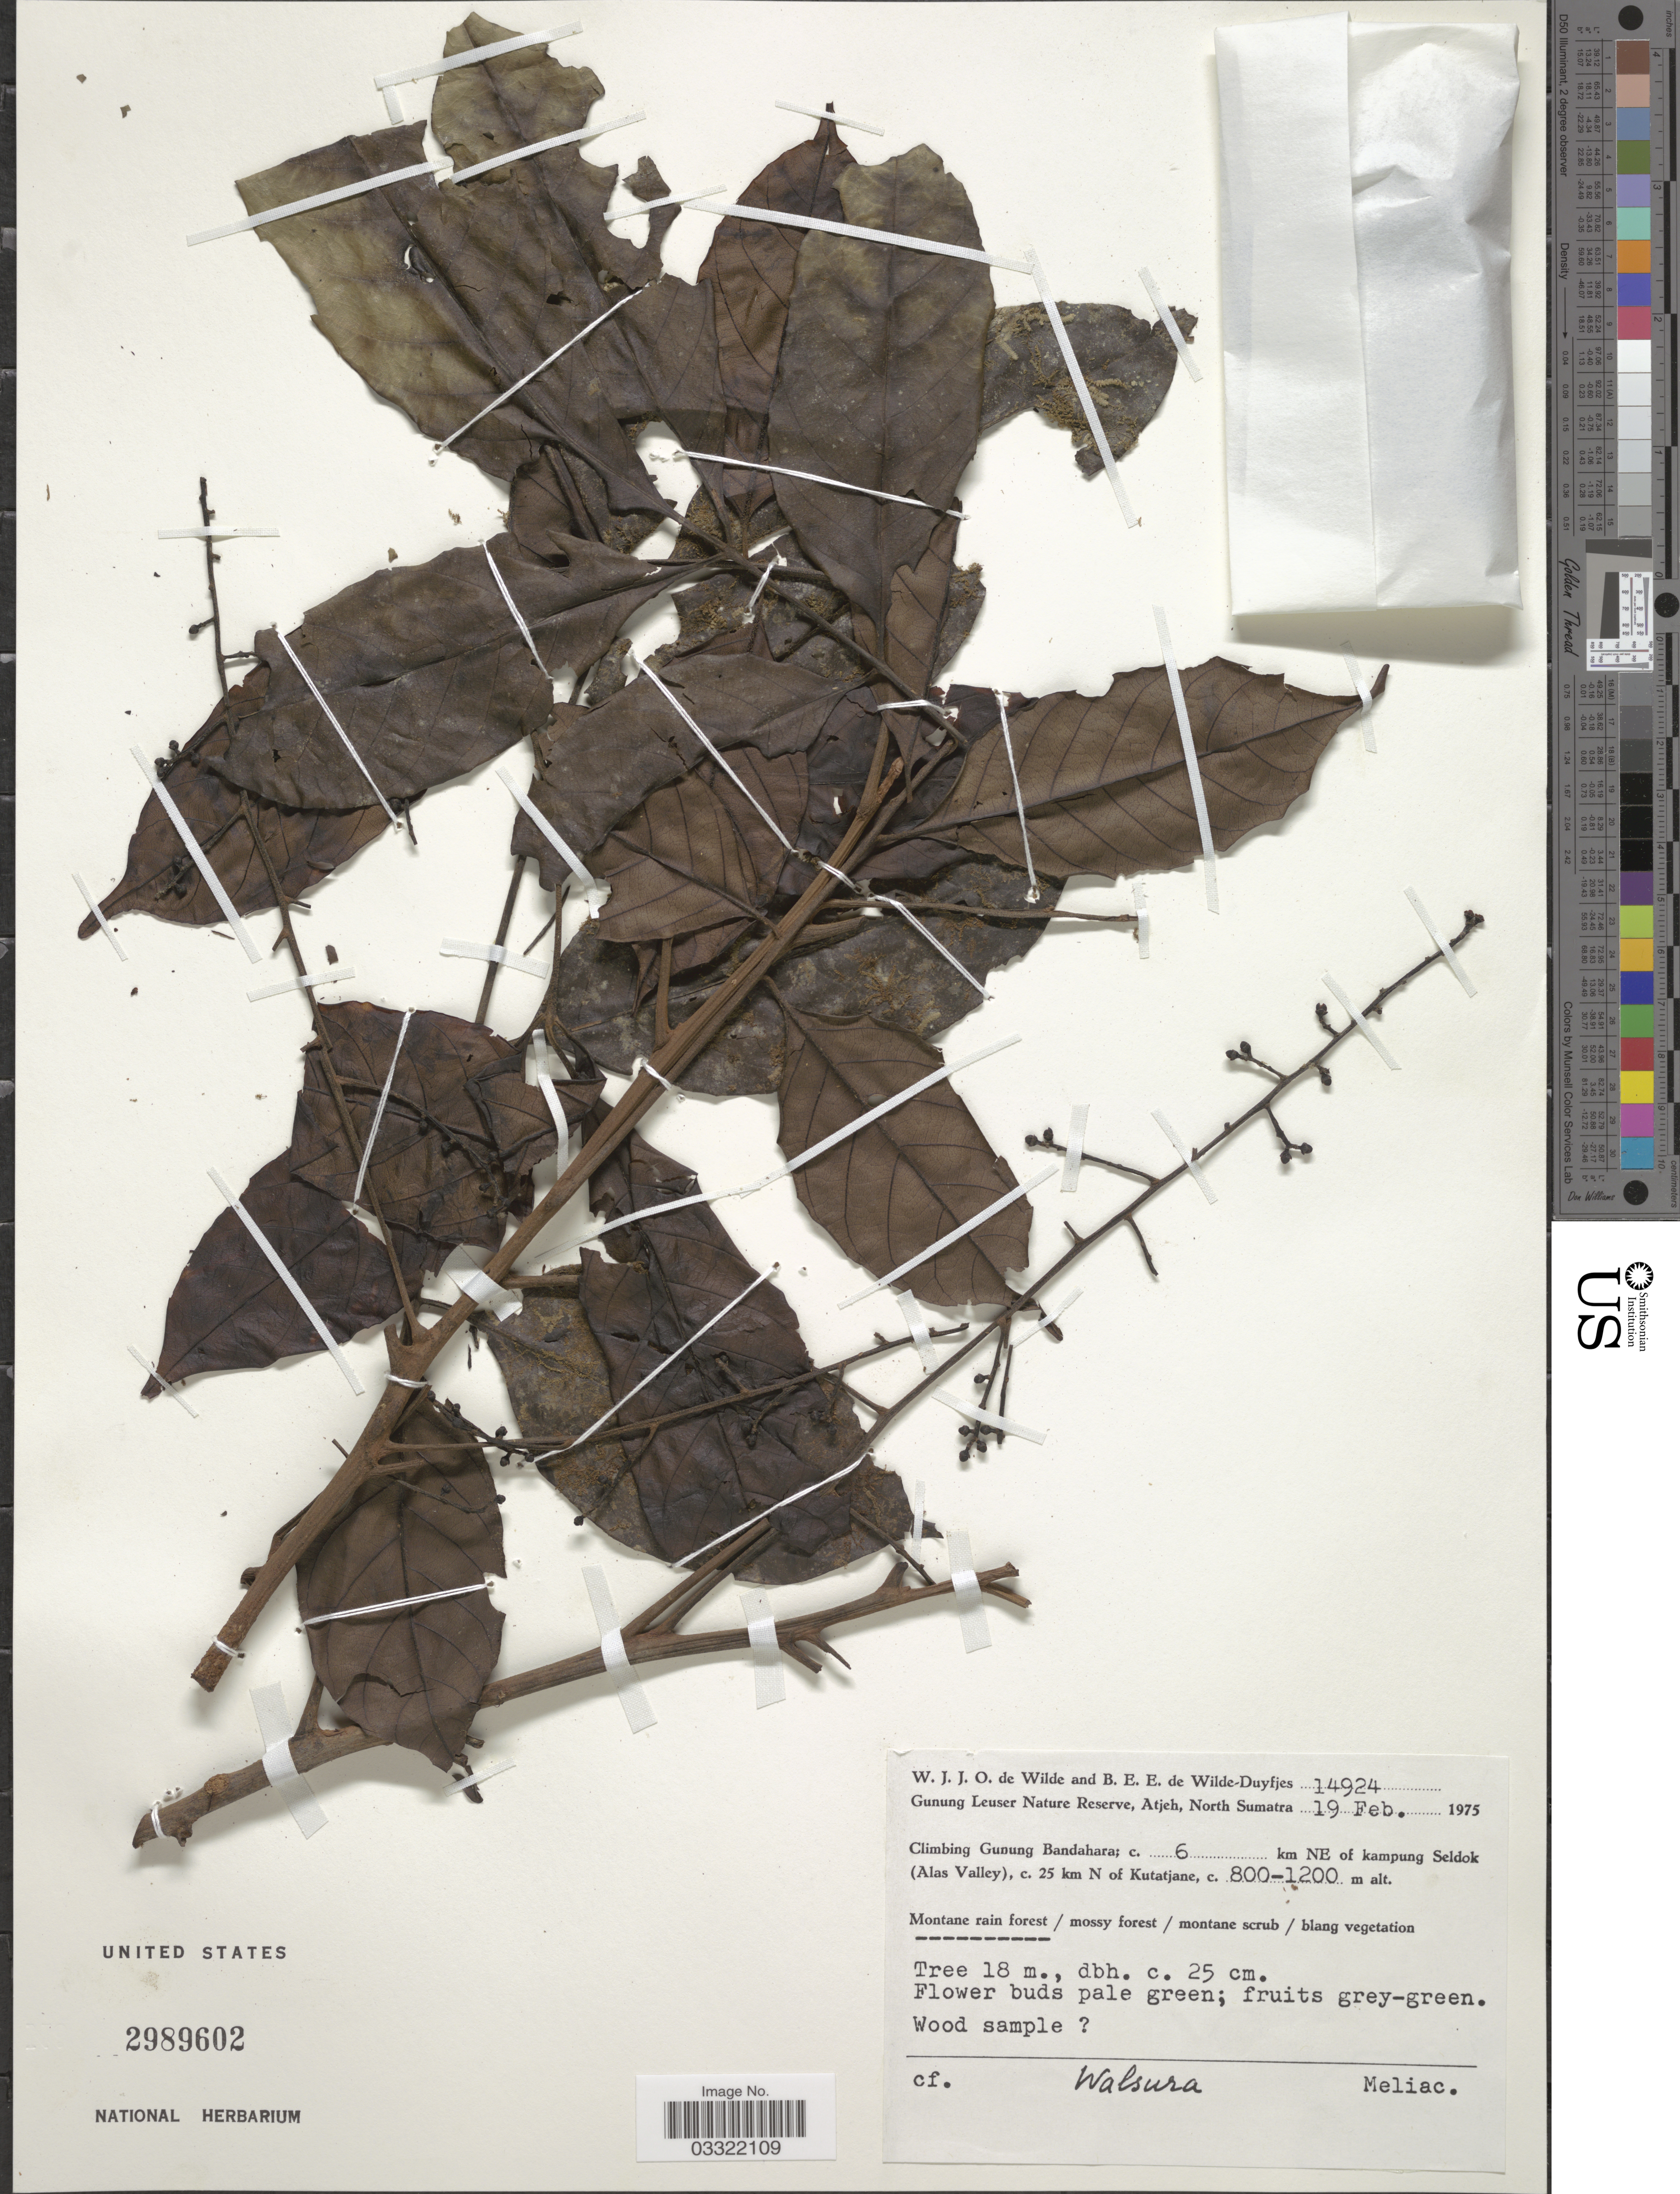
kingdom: Plantae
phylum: Tracheophyta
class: Magnoliopsida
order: Sapindales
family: Meliaceae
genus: Walsura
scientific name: Walsura sp.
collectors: W. J. de Wilde & B. E. de Wilde-Duyfjes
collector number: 14924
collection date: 1975-02-19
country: Indonesia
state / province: Sumatra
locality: Gunug Leuser Nature Reserve, Atjeh, North Sumatra, Climbing Gunung Bandahara, c. 6 km NE of kampung Seldok (Alas Valley), c. 25 km N of Kutatjane.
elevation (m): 800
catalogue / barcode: US 2989602